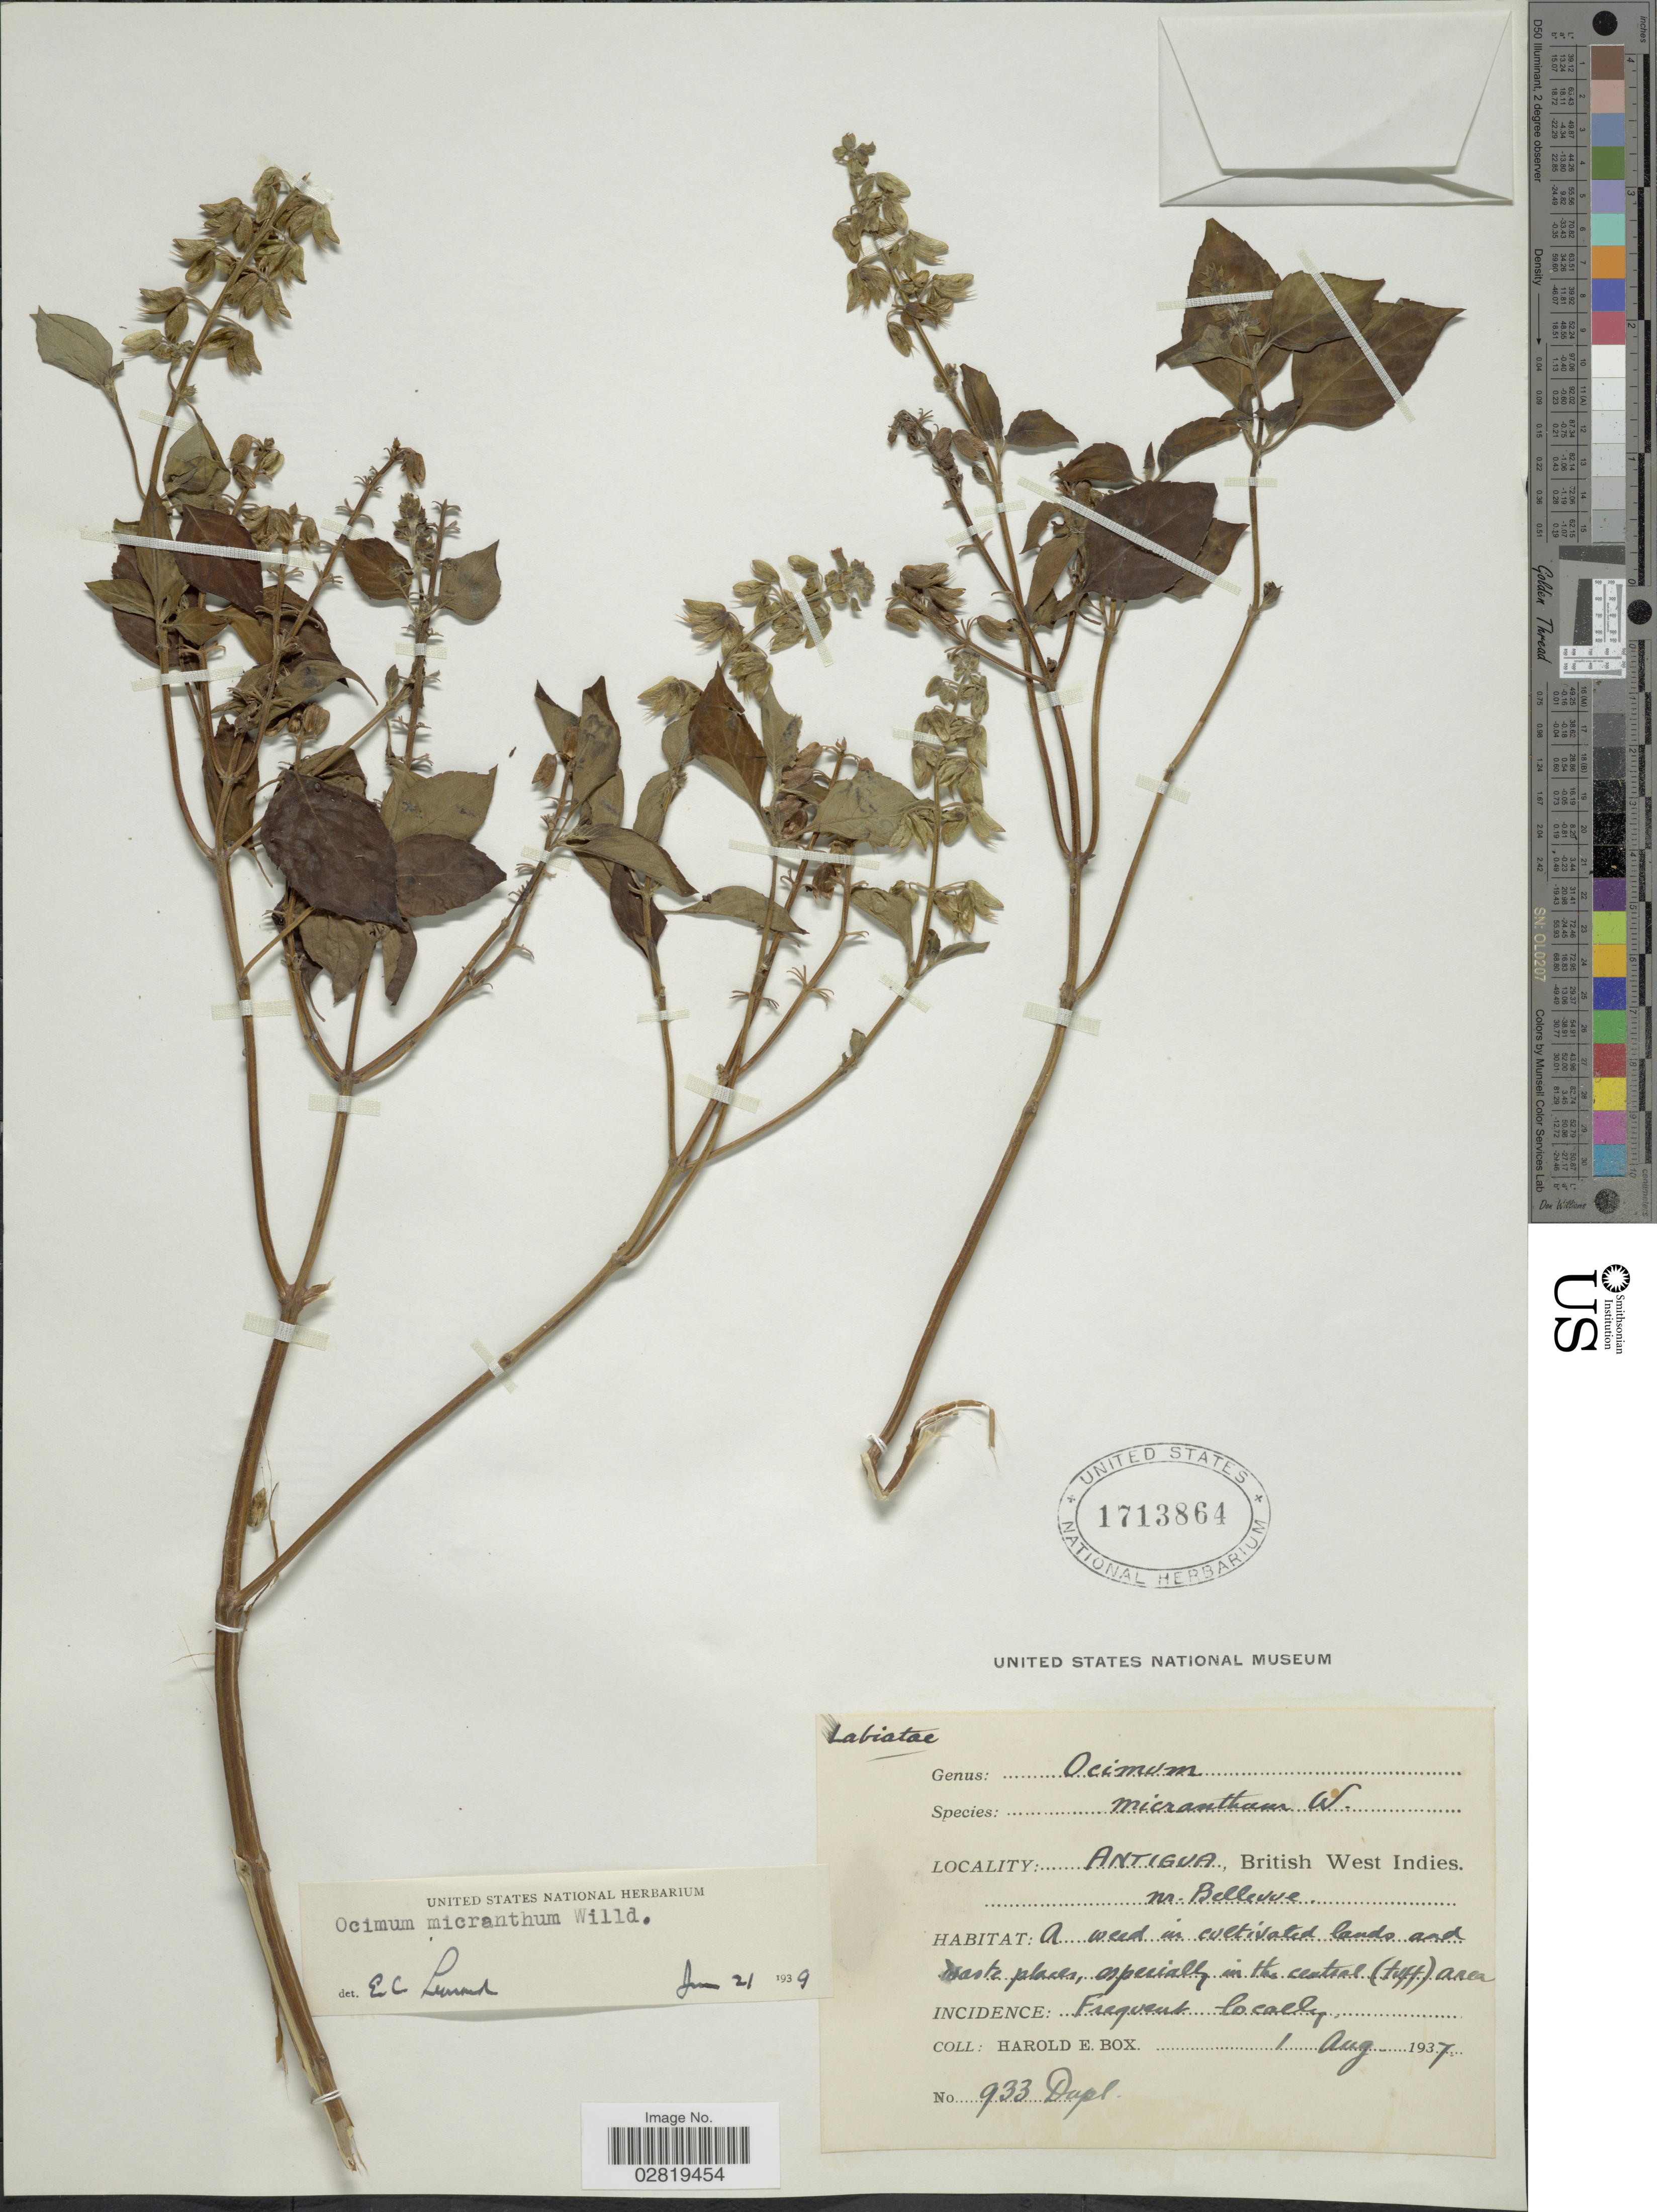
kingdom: Plantae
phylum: Tracheophyta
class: Magnoliopsida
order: Lamiales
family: Lamiaceae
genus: Ocimum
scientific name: Ocimum campechianum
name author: Mill.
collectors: H. E. Box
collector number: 933Dupl.?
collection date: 1937-08-01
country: Antigua and Barbuda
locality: British West Indies, nr. Bellevue.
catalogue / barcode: US 1713864